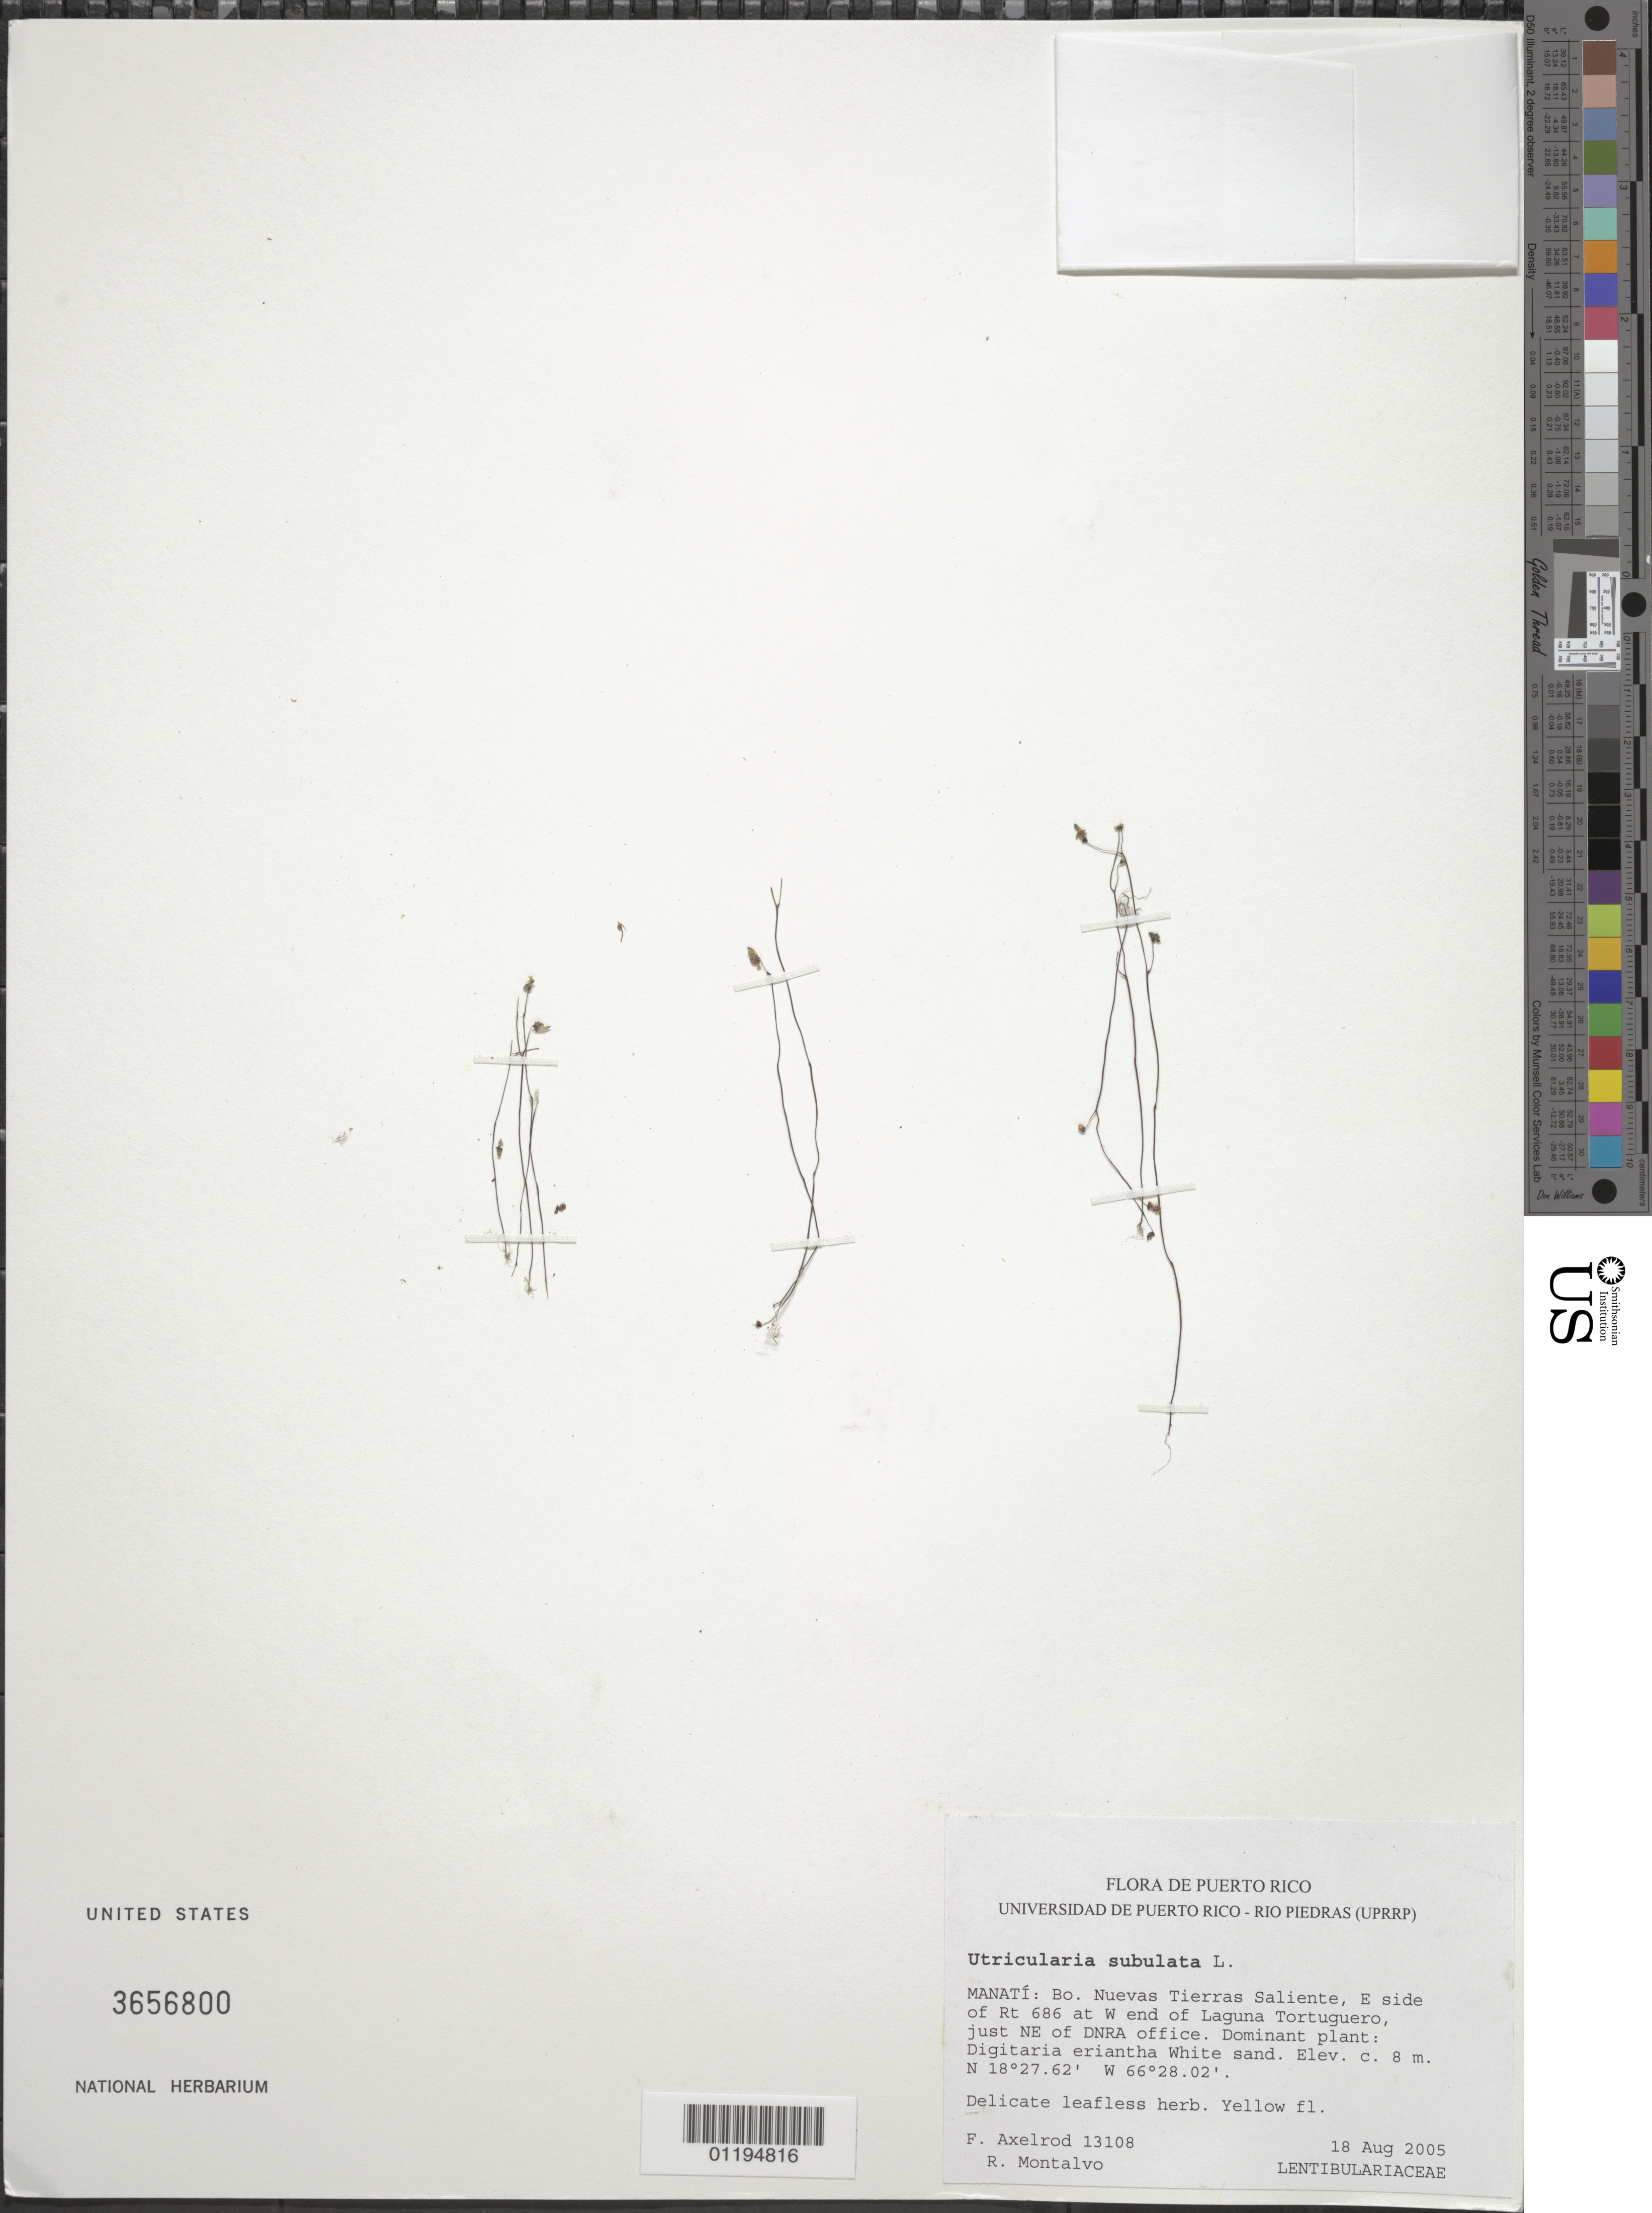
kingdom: Plantae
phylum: Tracheophyta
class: Magnoliopsida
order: Lamiales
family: Lentibulariaceae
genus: Utricularia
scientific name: Utricularia subulata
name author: L.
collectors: F. S. Axelrod & R. Montalvo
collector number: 13108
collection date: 2005-08-18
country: Puerto Rico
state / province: Manatí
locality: E side of Rt 686 at W end a Laguna Tortuguero just NE of DNRA office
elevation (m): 8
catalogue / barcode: US 3656800